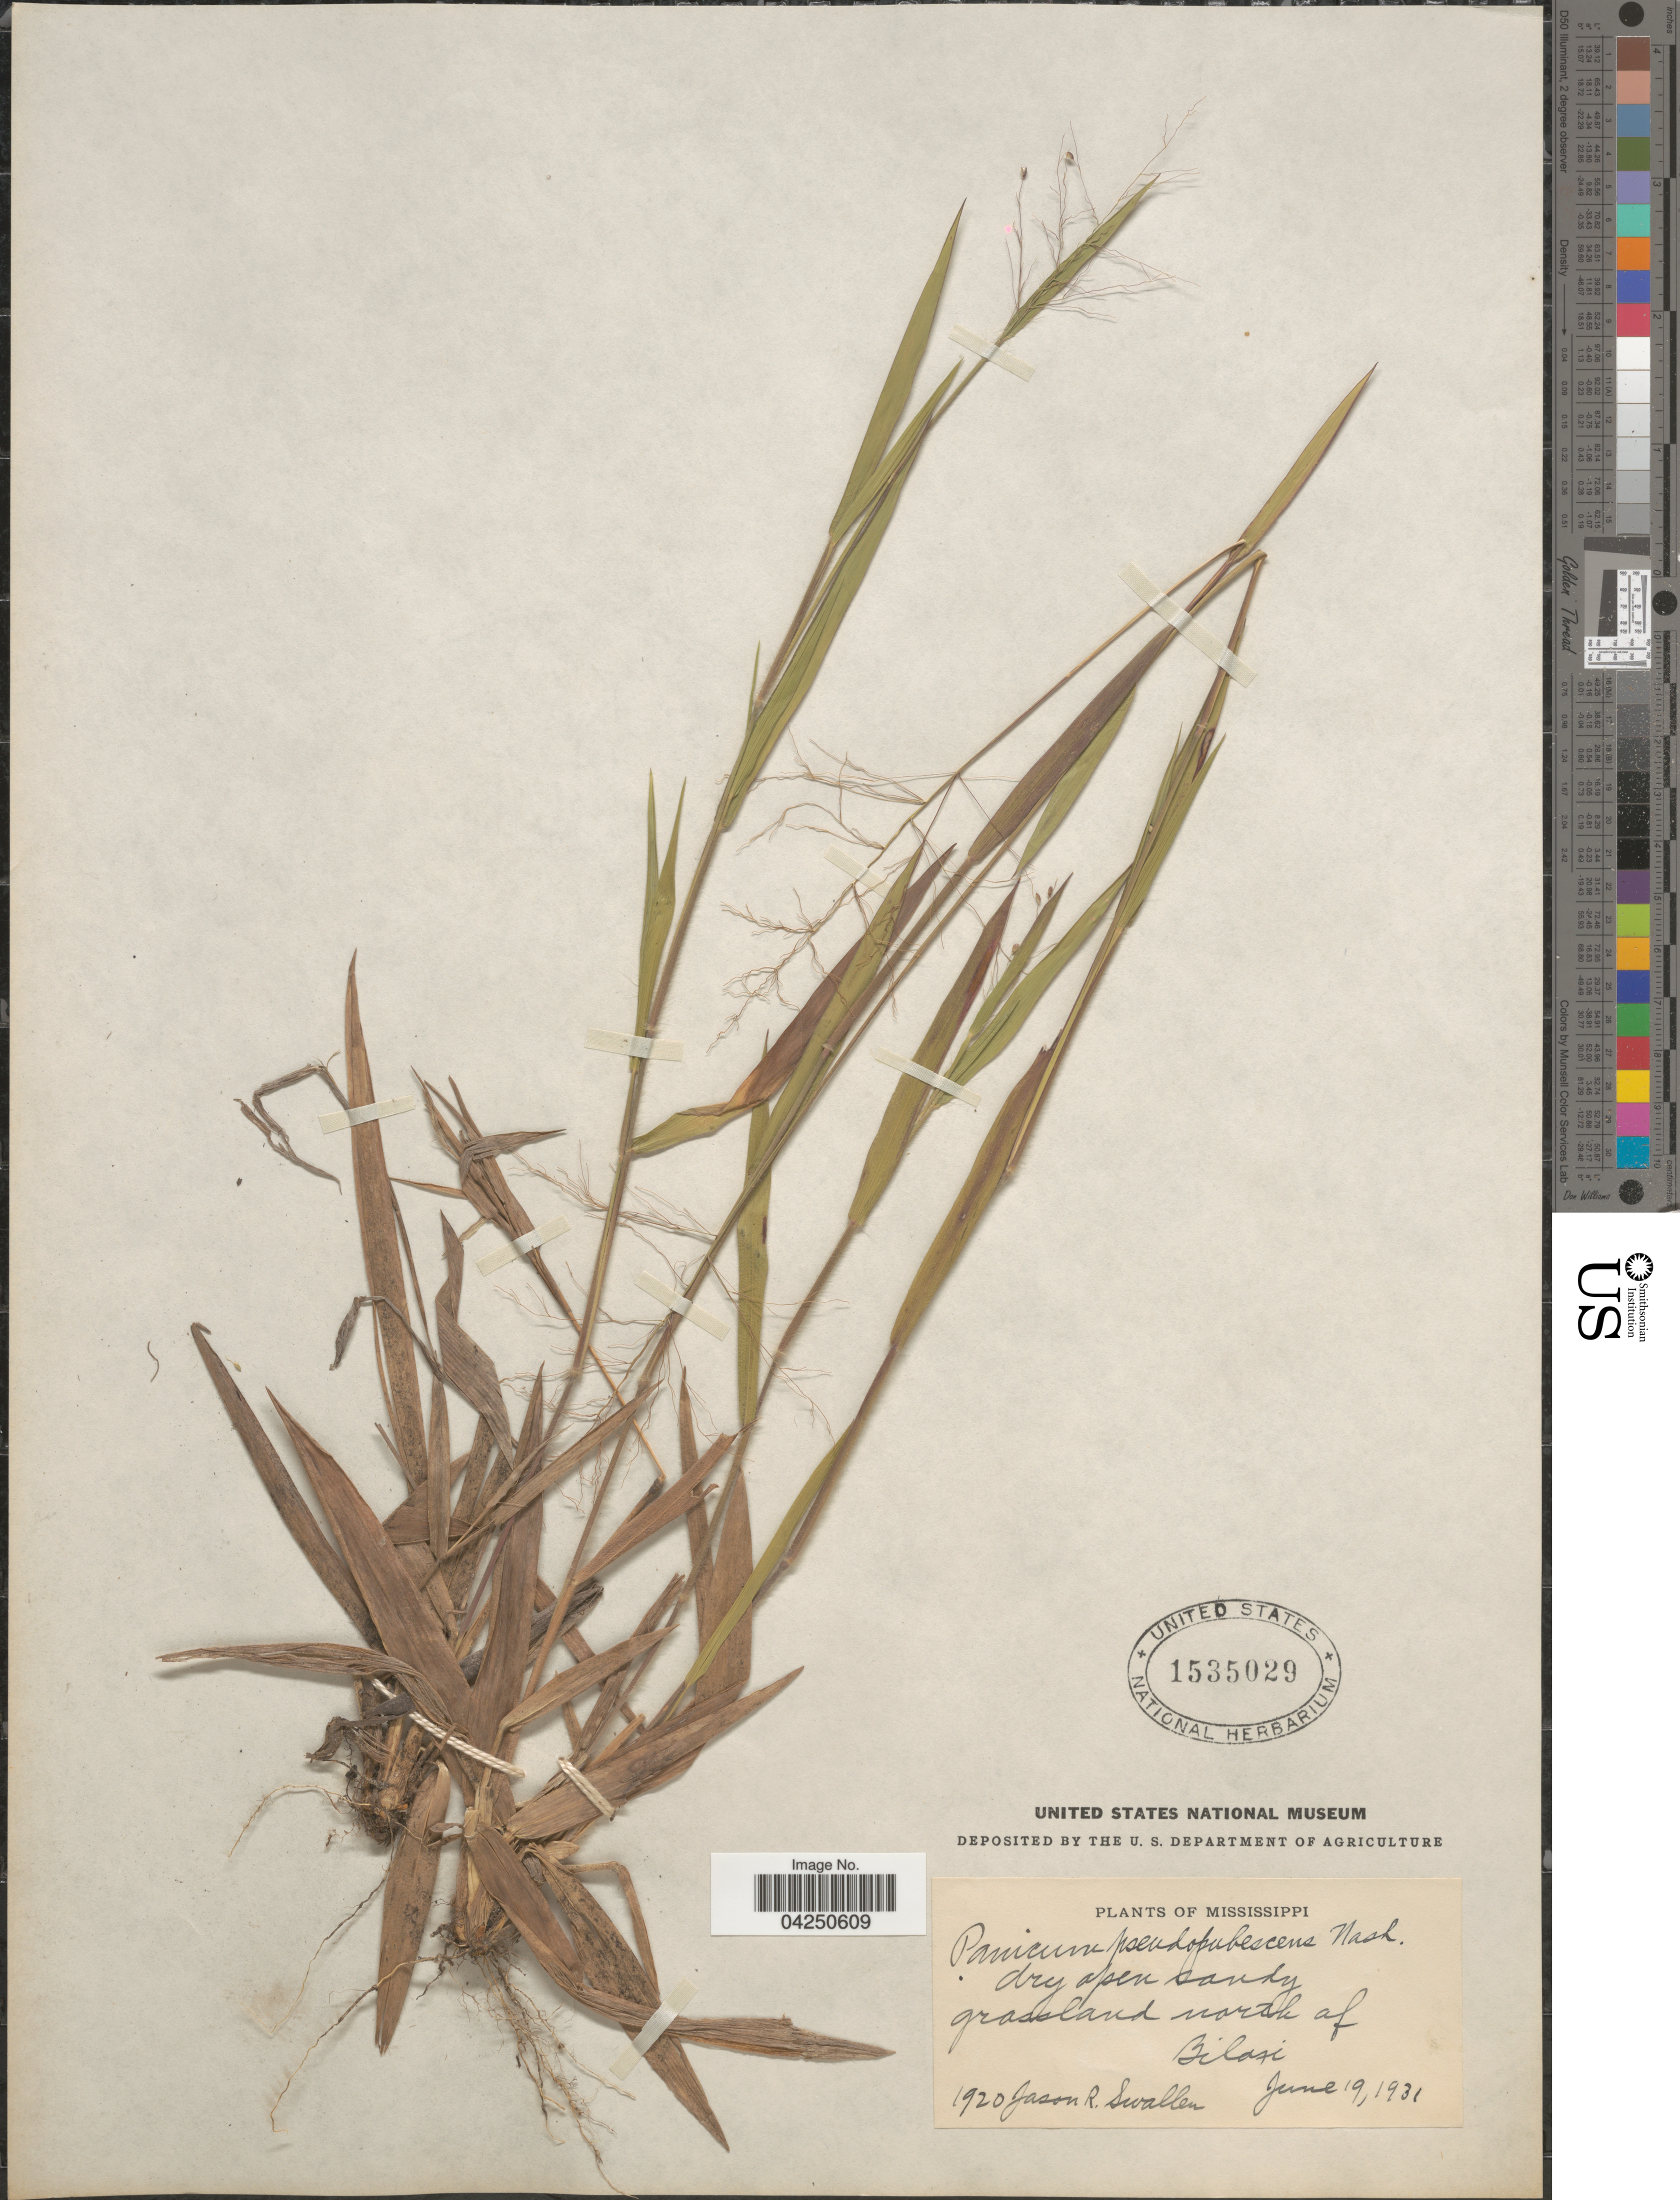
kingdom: Plantae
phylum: Tracheophyta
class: Liliopsida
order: Poales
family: Poaceae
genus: Dichanthelium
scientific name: Dichanthelium acuminatum var. acuminatum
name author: (Sw.) Gould & C.A. Clark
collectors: J. R. Swallen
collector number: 1920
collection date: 1931-06-19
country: United States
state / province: Mississippi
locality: Dry open sandy grassland north of Biloxi.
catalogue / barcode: US 1535029